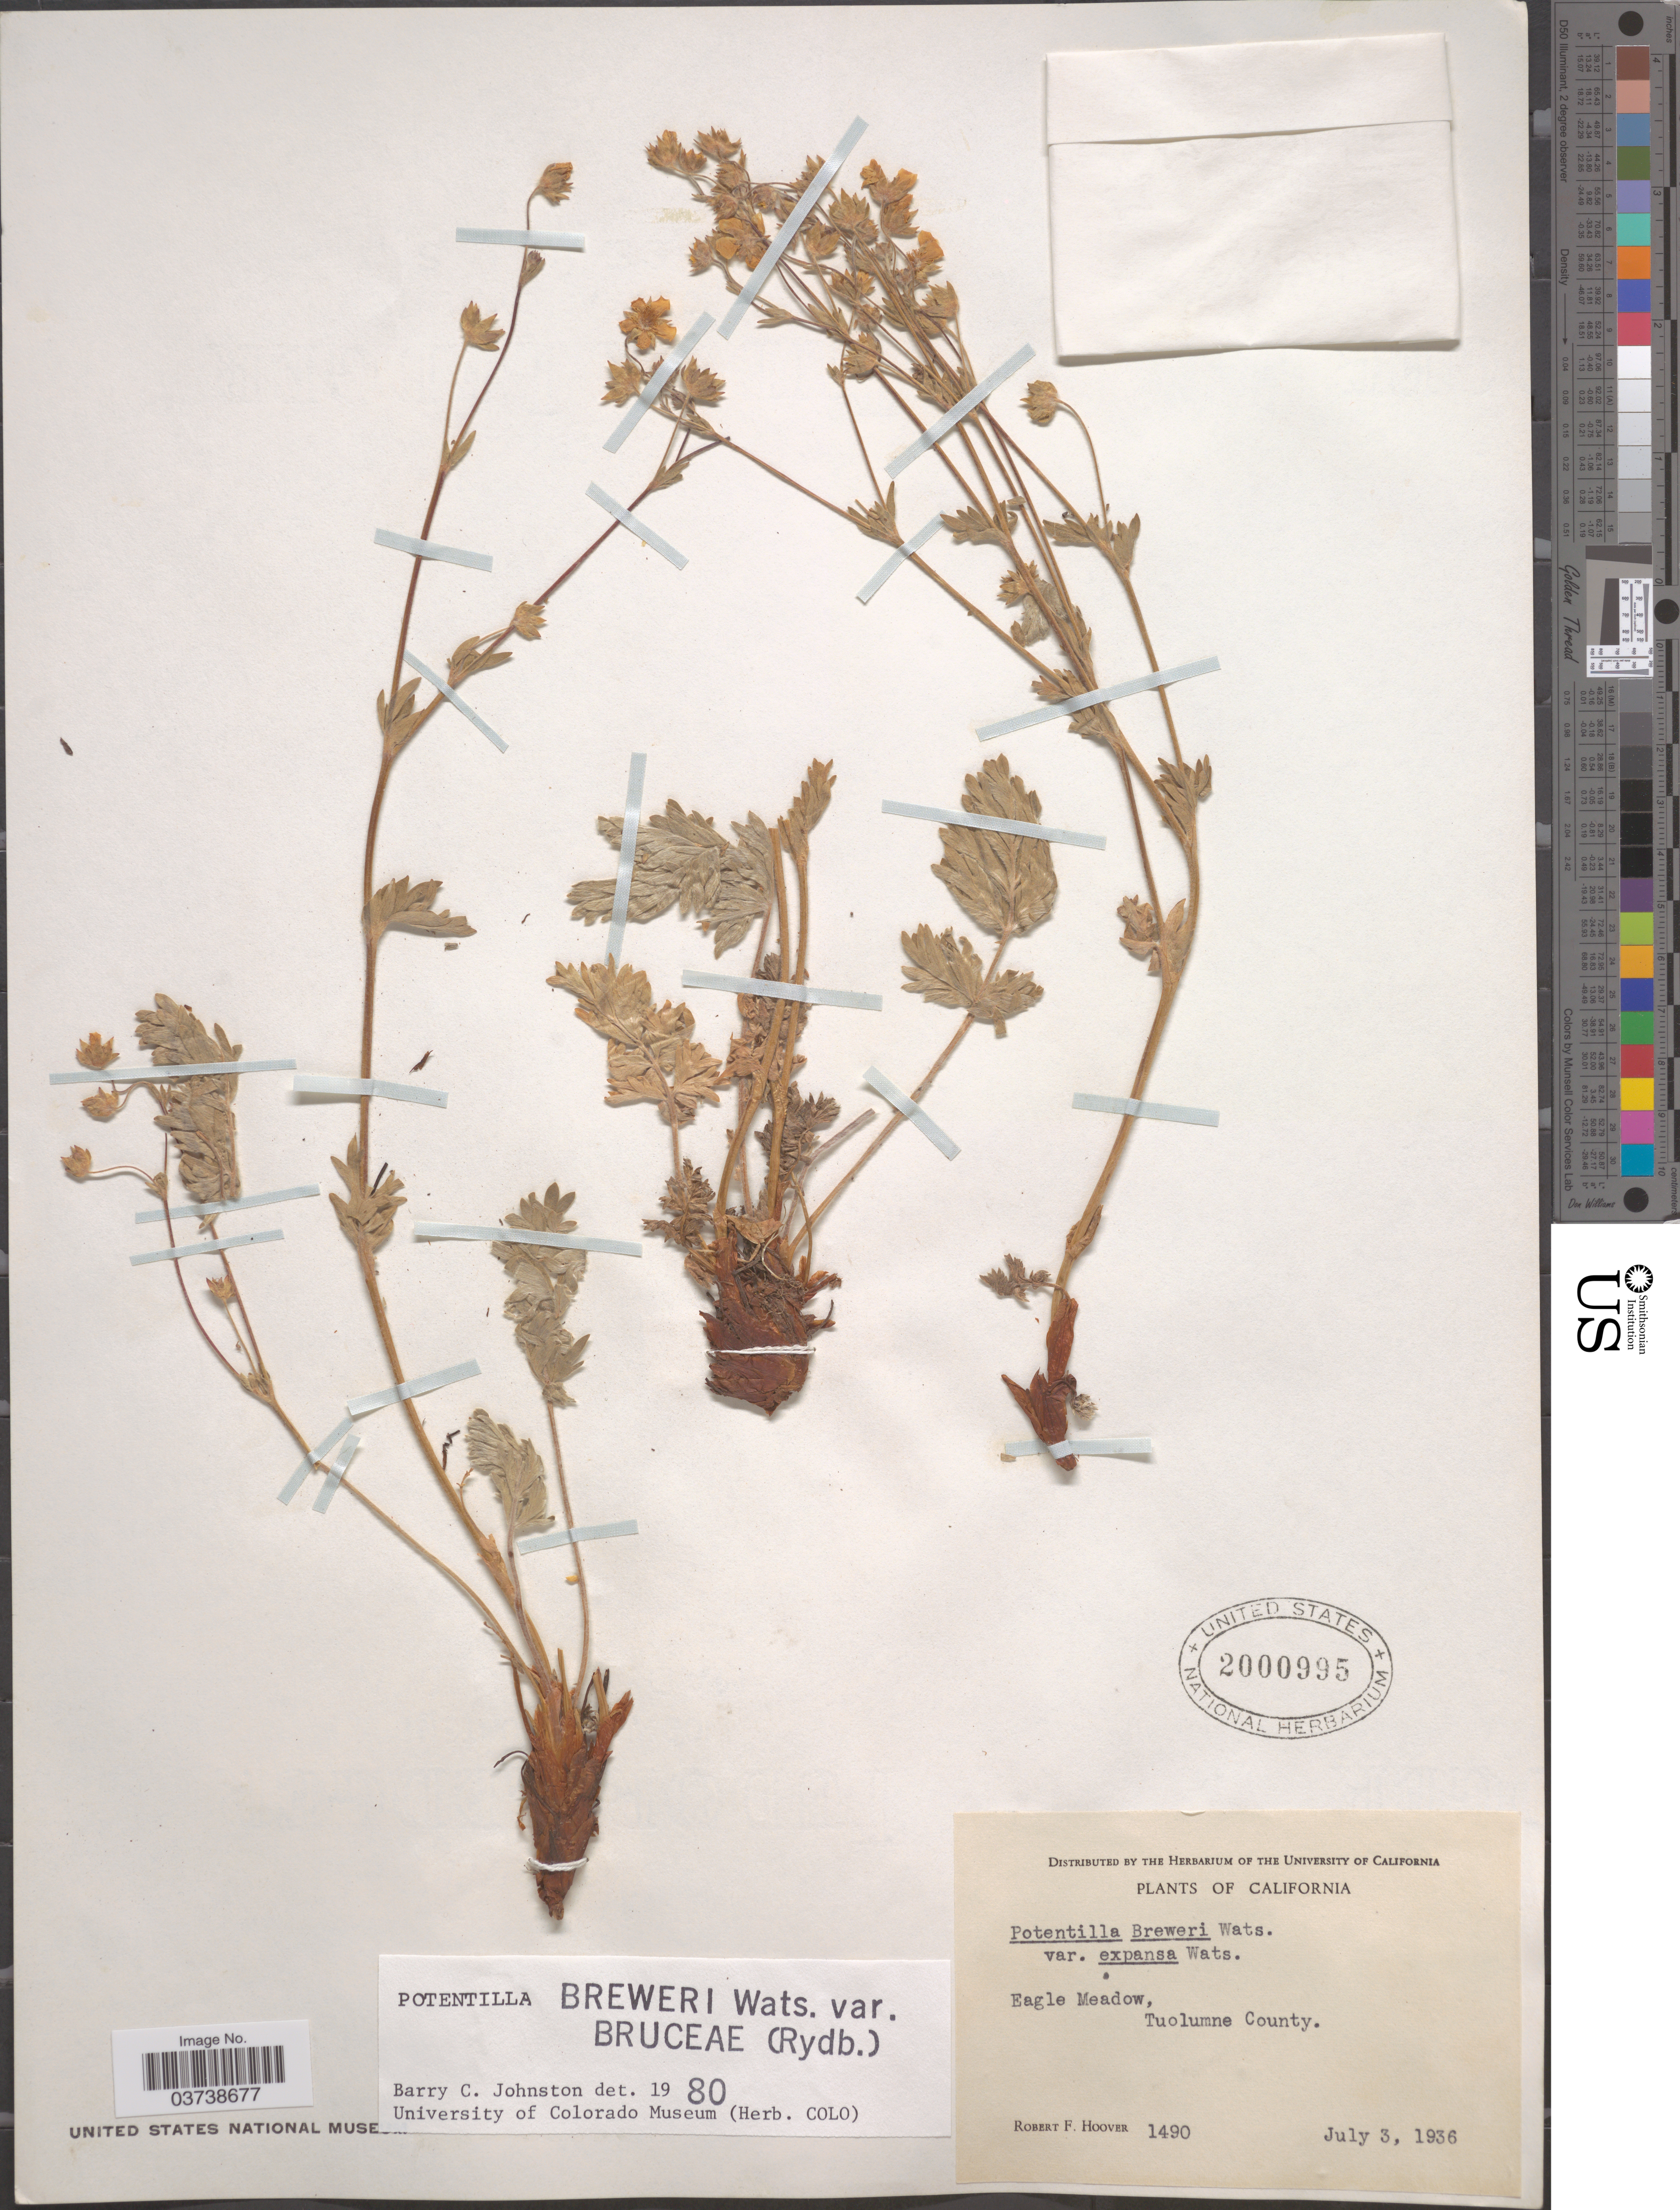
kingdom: Plantae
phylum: Tracheophyta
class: Magnoliopsida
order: Rosales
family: Rosaceae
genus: Potentilla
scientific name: Potentilla bruceae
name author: Rydb.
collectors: R. F. Hoover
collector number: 1490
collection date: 1936-07-03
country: United States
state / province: California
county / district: Tuolumne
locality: Eagle Meadow, Tuolumne County.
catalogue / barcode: US 2000995